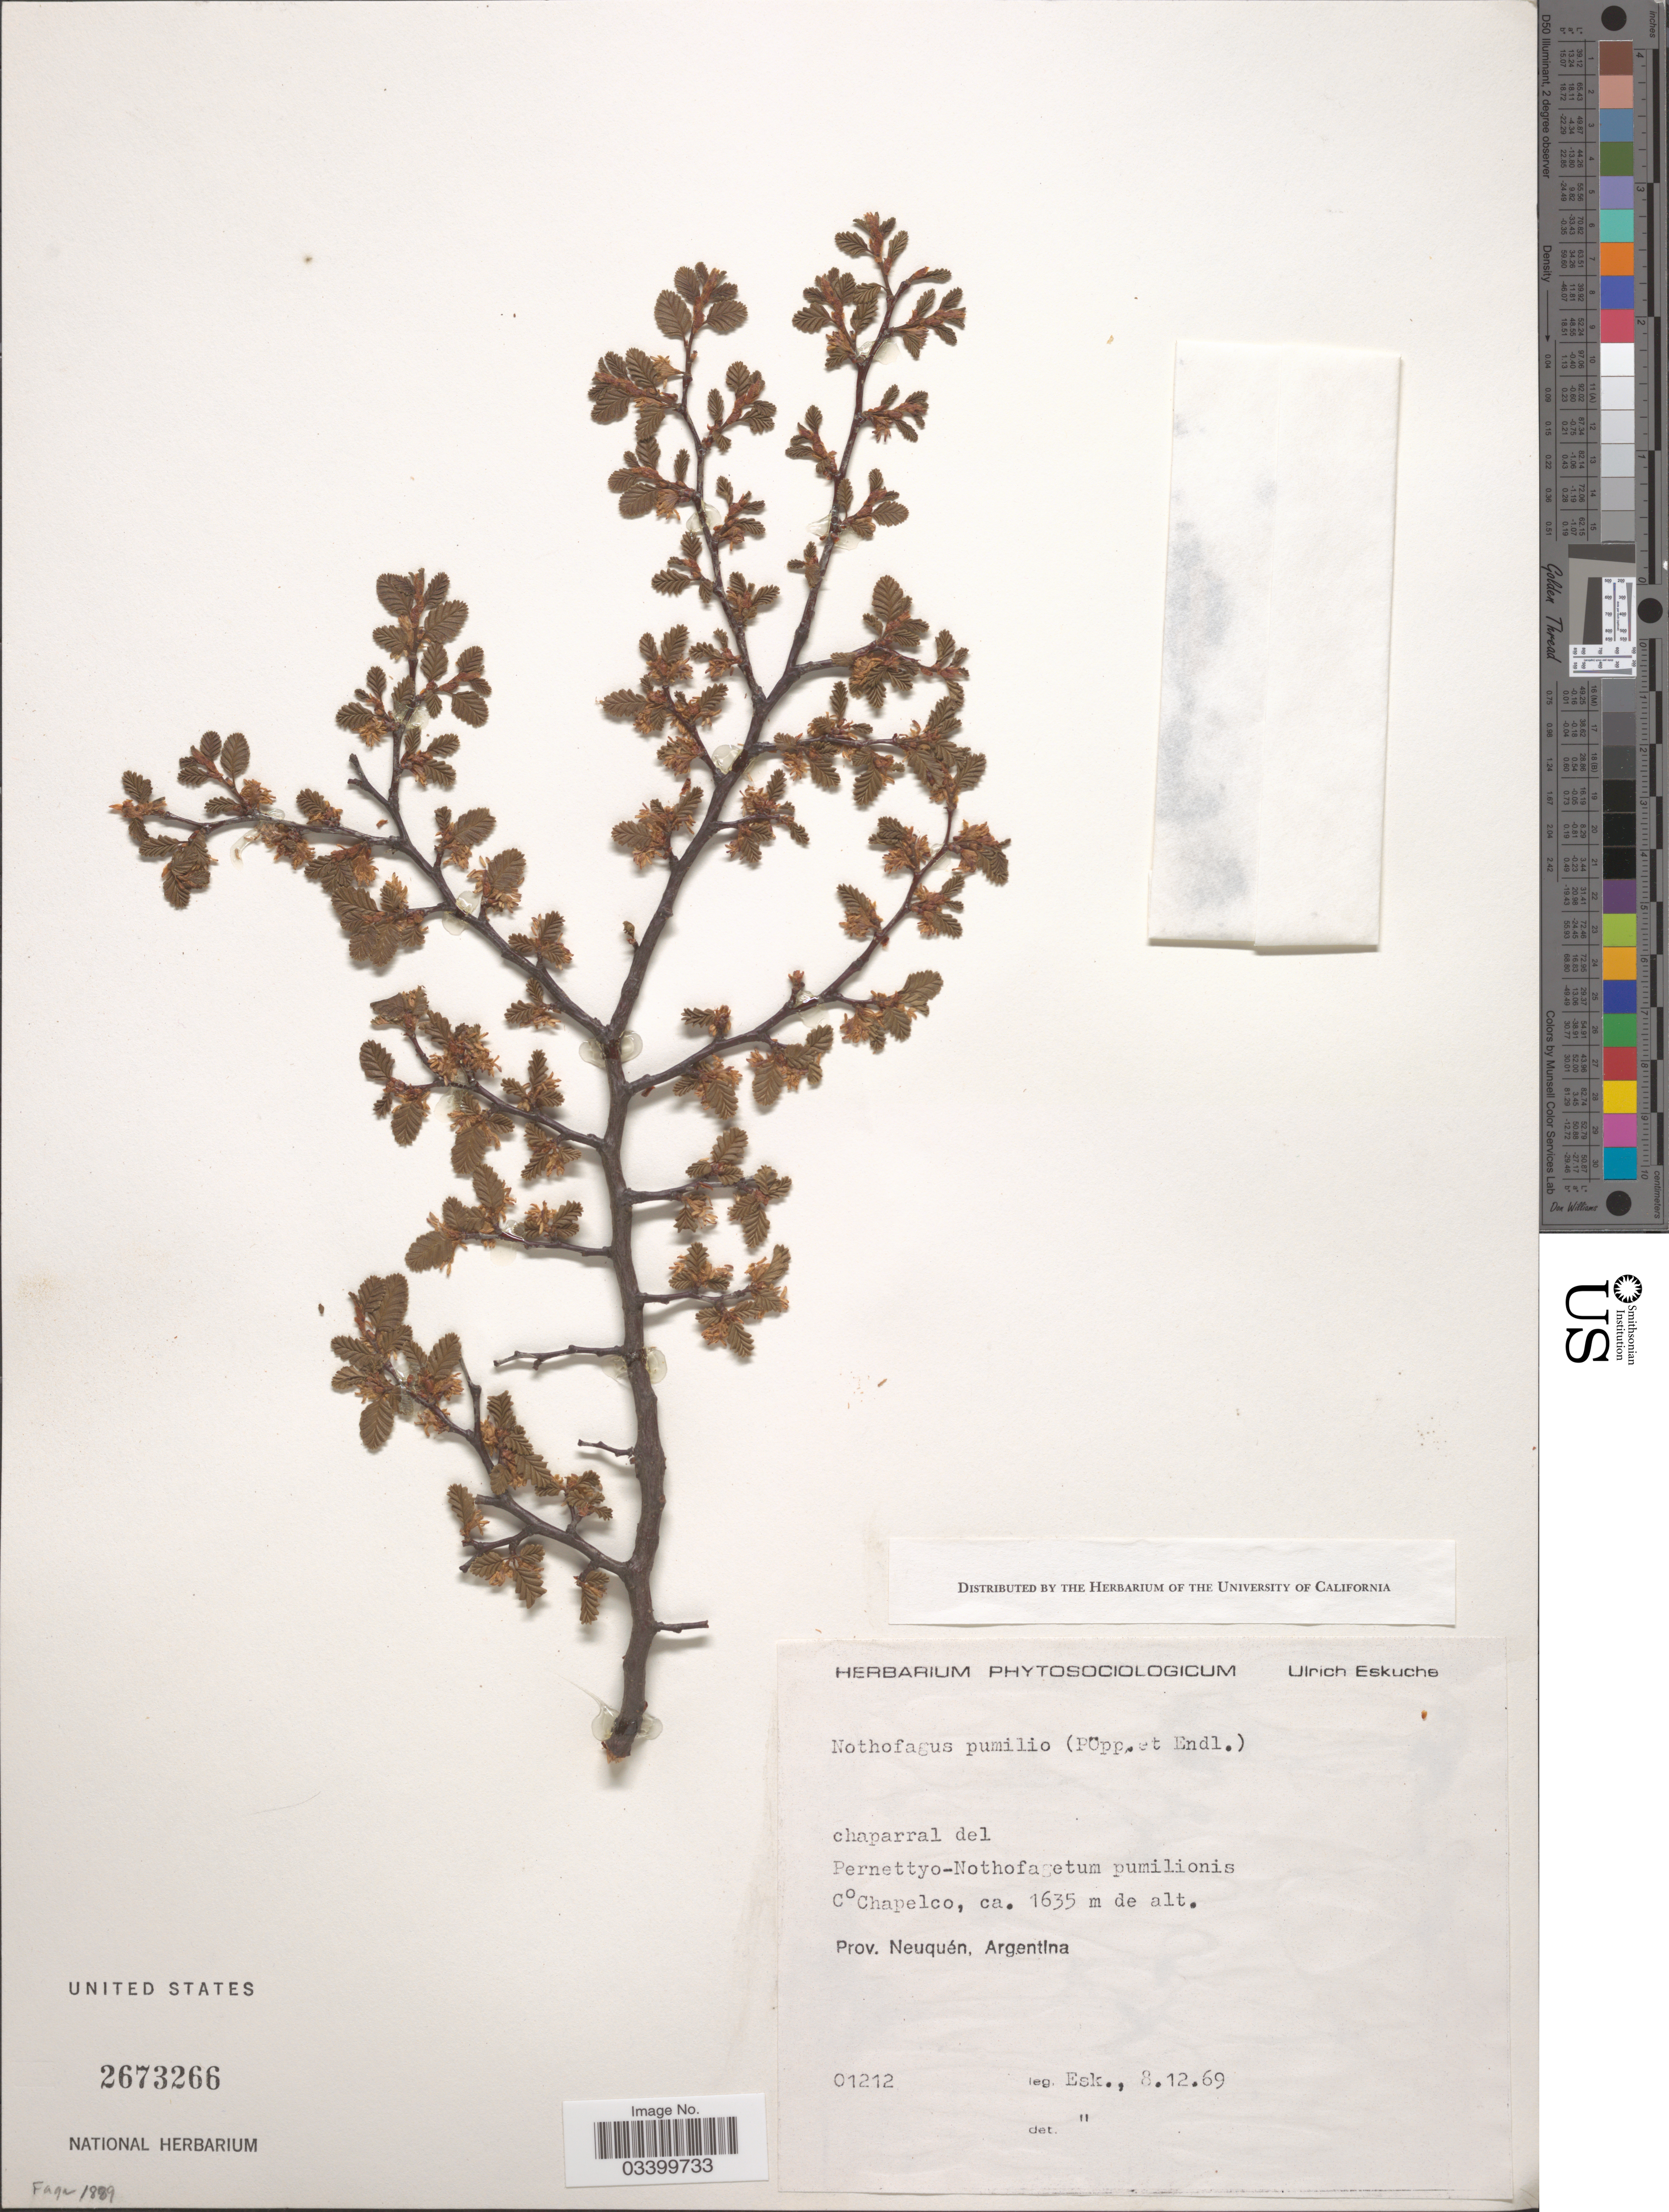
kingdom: Plantae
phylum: Tracheophyta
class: Magnoliopsida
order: Fagales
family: Nothofagaceae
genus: Nothofagus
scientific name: Nothofagus pumilio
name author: (Poepp. & Endl.) Krasser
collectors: U. G. Eskuche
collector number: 01212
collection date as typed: Transcribed d/m/y: 8/12/69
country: Argentina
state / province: Neuquen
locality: Pernettyo-Nothofagetum pumilionis C° Chapelco.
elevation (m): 1635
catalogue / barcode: US 2673266